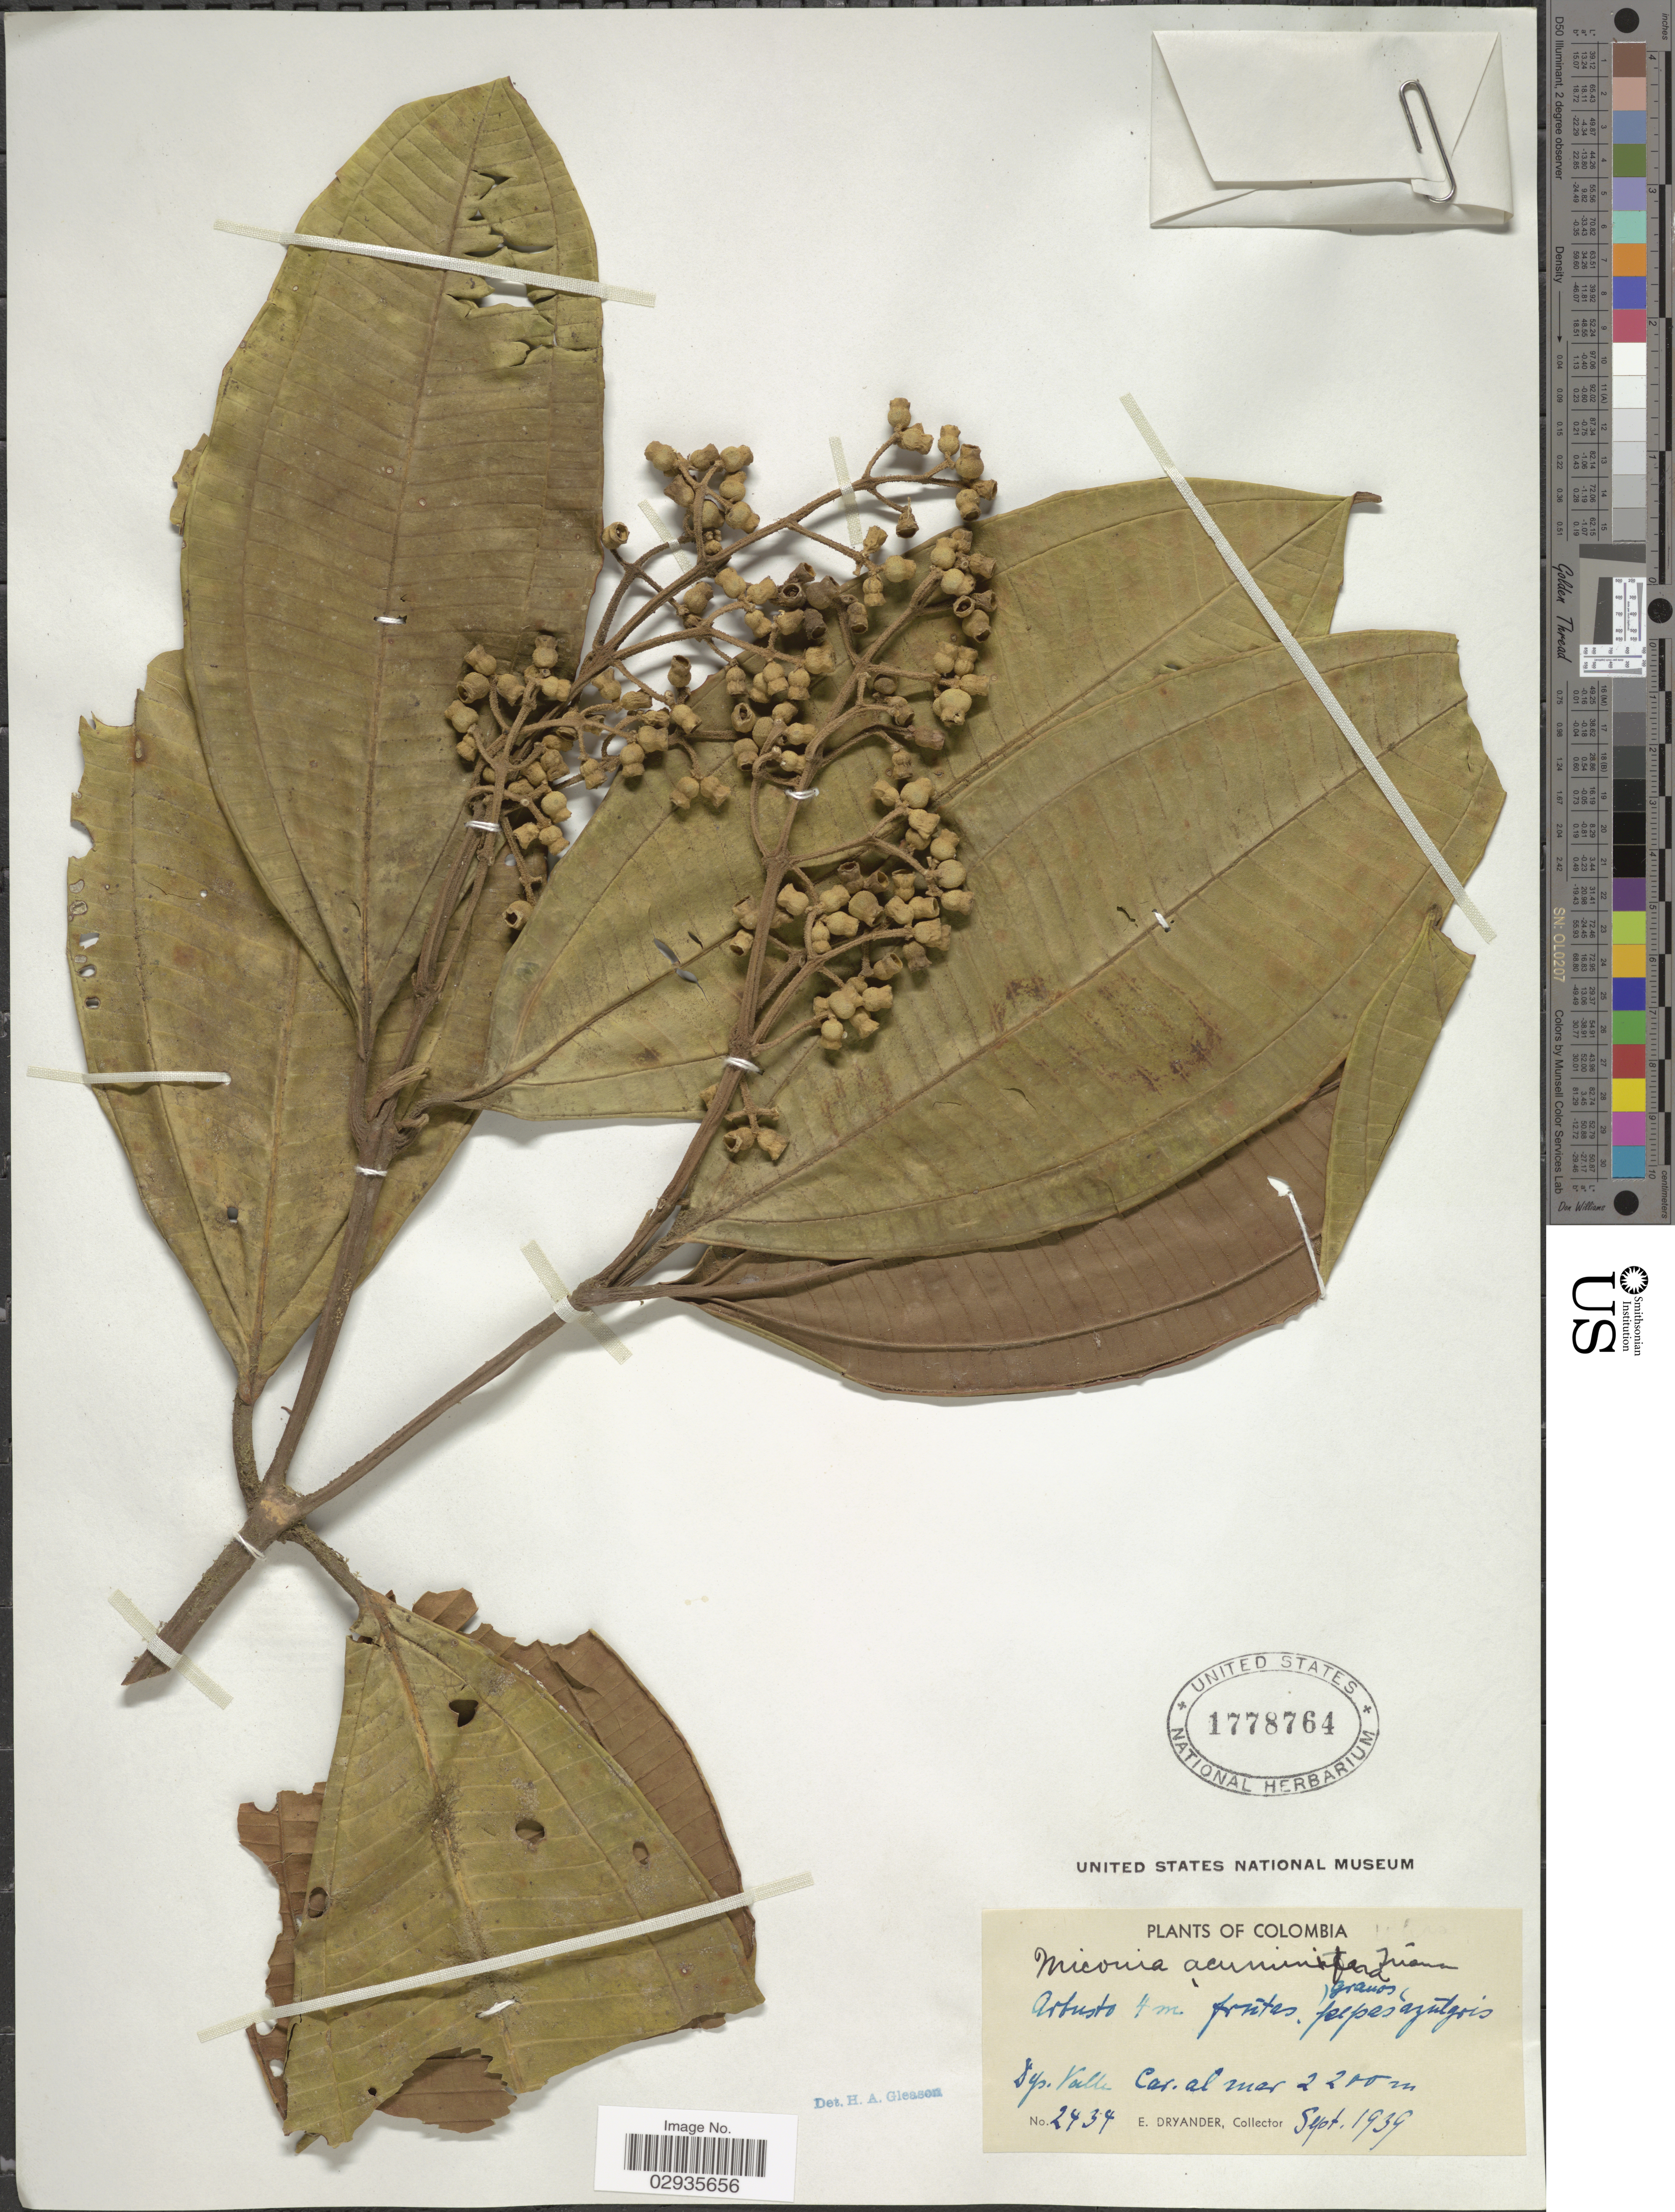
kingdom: Plantae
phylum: Tracheophyta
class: Magnoliopsida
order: Myrtales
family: Melastomataceae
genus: Miconia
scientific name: Miconia acuminifera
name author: Triana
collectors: E. Dryander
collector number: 2434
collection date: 1939-09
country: Colombia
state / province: Valle del Cauca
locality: Dep. Valle Car. al mar.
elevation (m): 2200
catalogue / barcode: US 1778764